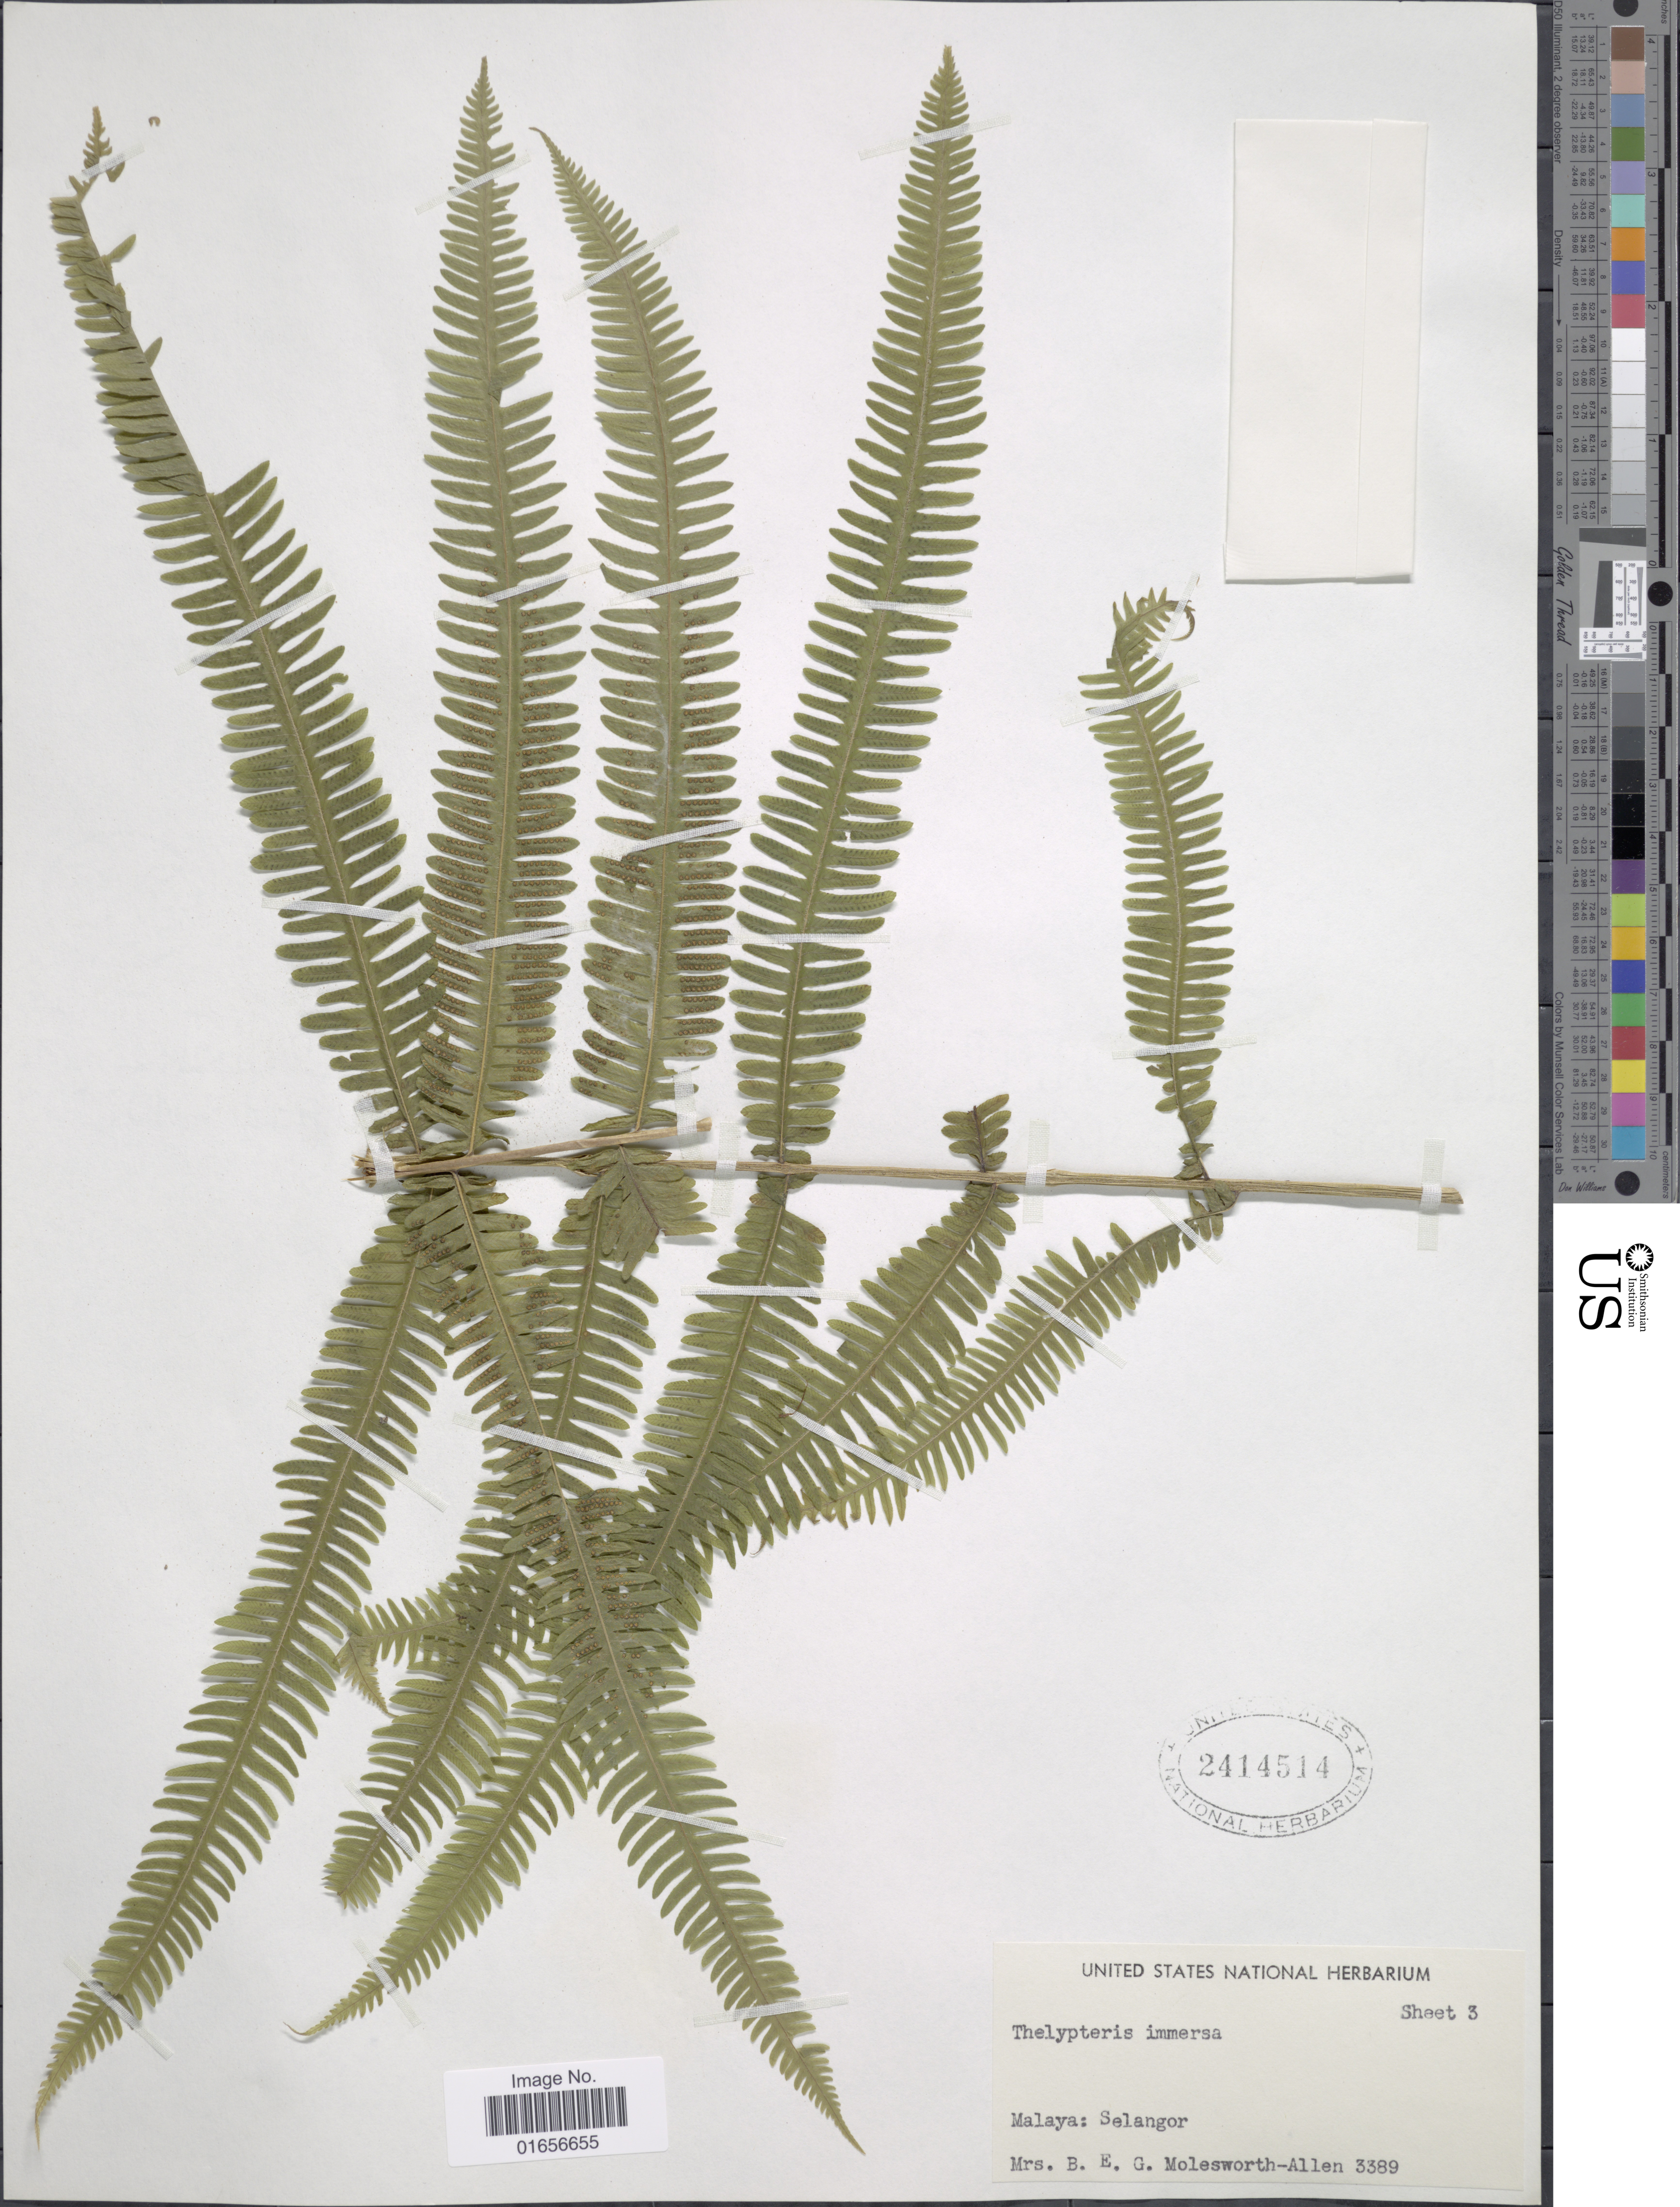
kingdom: Plantae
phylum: Tracheophyta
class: Polypodiopsida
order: Polypodiales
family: Thelypteridaceae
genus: Amphineuron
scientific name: Amphineuron immersum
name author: (Blume) Holttum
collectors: Mrs. B. E. G. Molesworth-Allen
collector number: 3389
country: Malaysia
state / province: Selangor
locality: Malaya: Selangor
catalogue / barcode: US 2414514